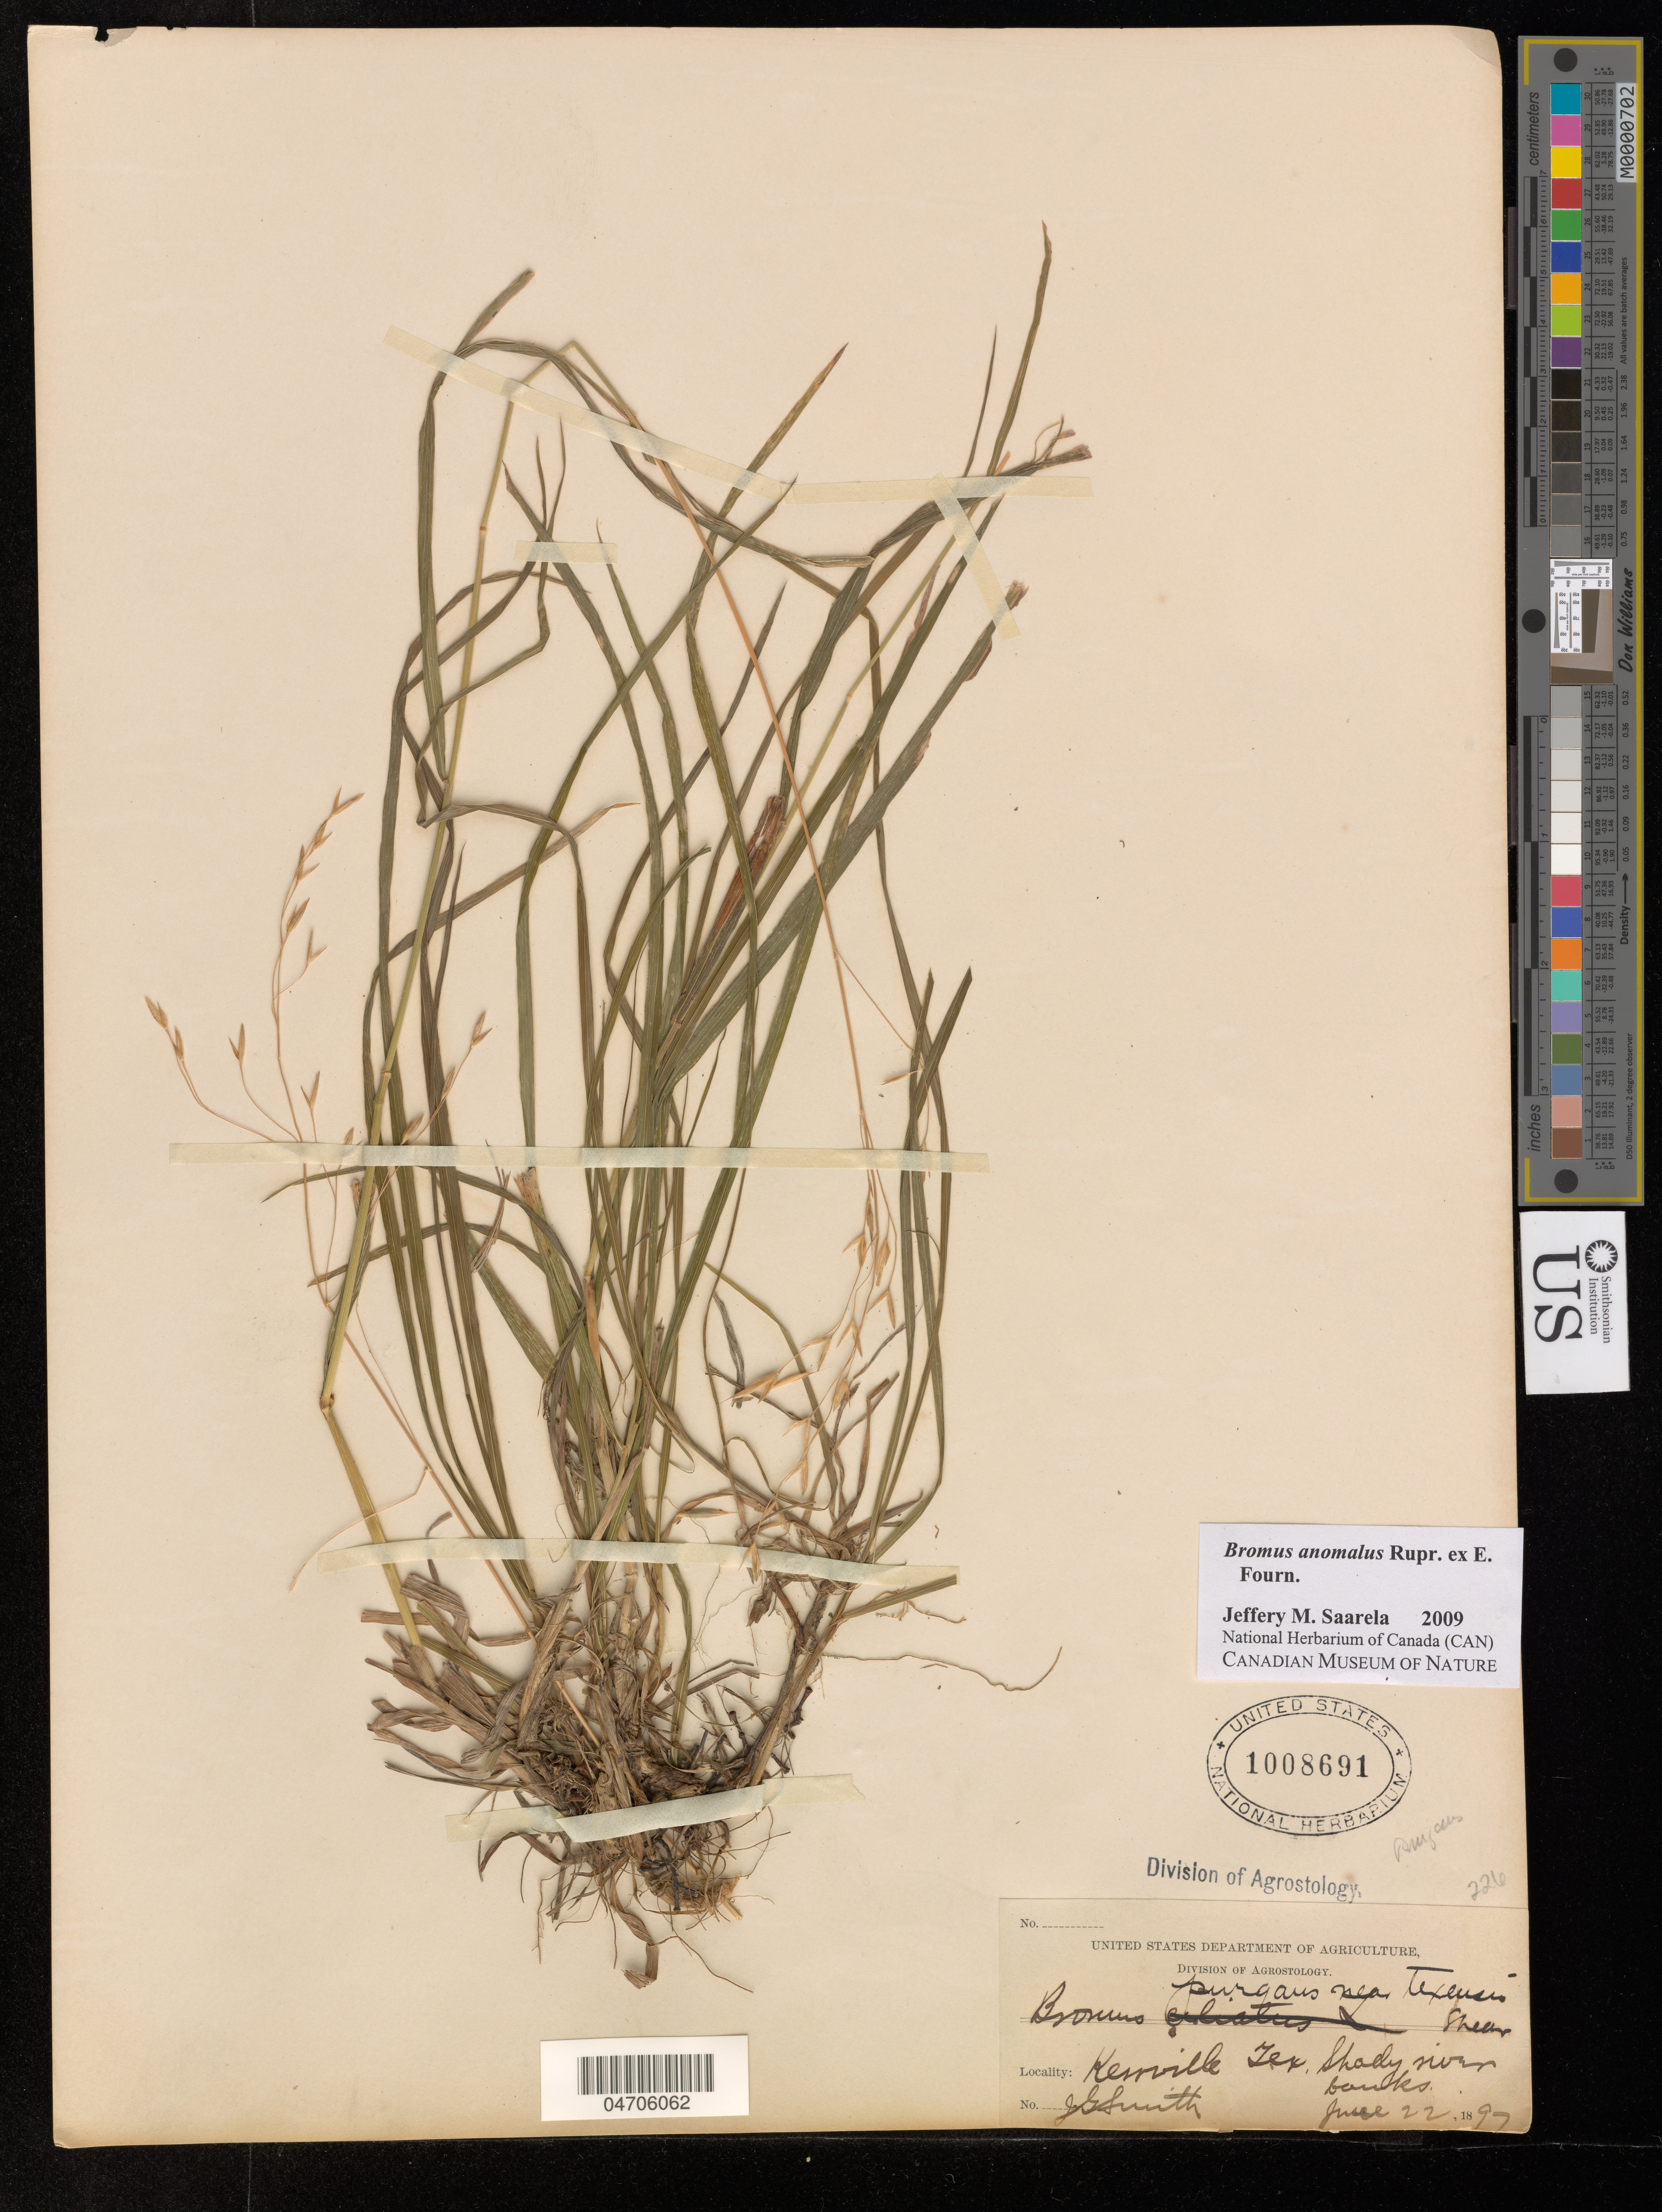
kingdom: Plantae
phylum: Tracheophyta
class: Liliopsida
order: Poales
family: Poaceae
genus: Bromus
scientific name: Bromus anomalus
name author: Rupr. ex E. Fourn.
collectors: J. G. Smith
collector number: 226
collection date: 1897-06-22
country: United States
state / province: Texas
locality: Kerrville, Shady river banks.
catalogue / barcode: US 1008691